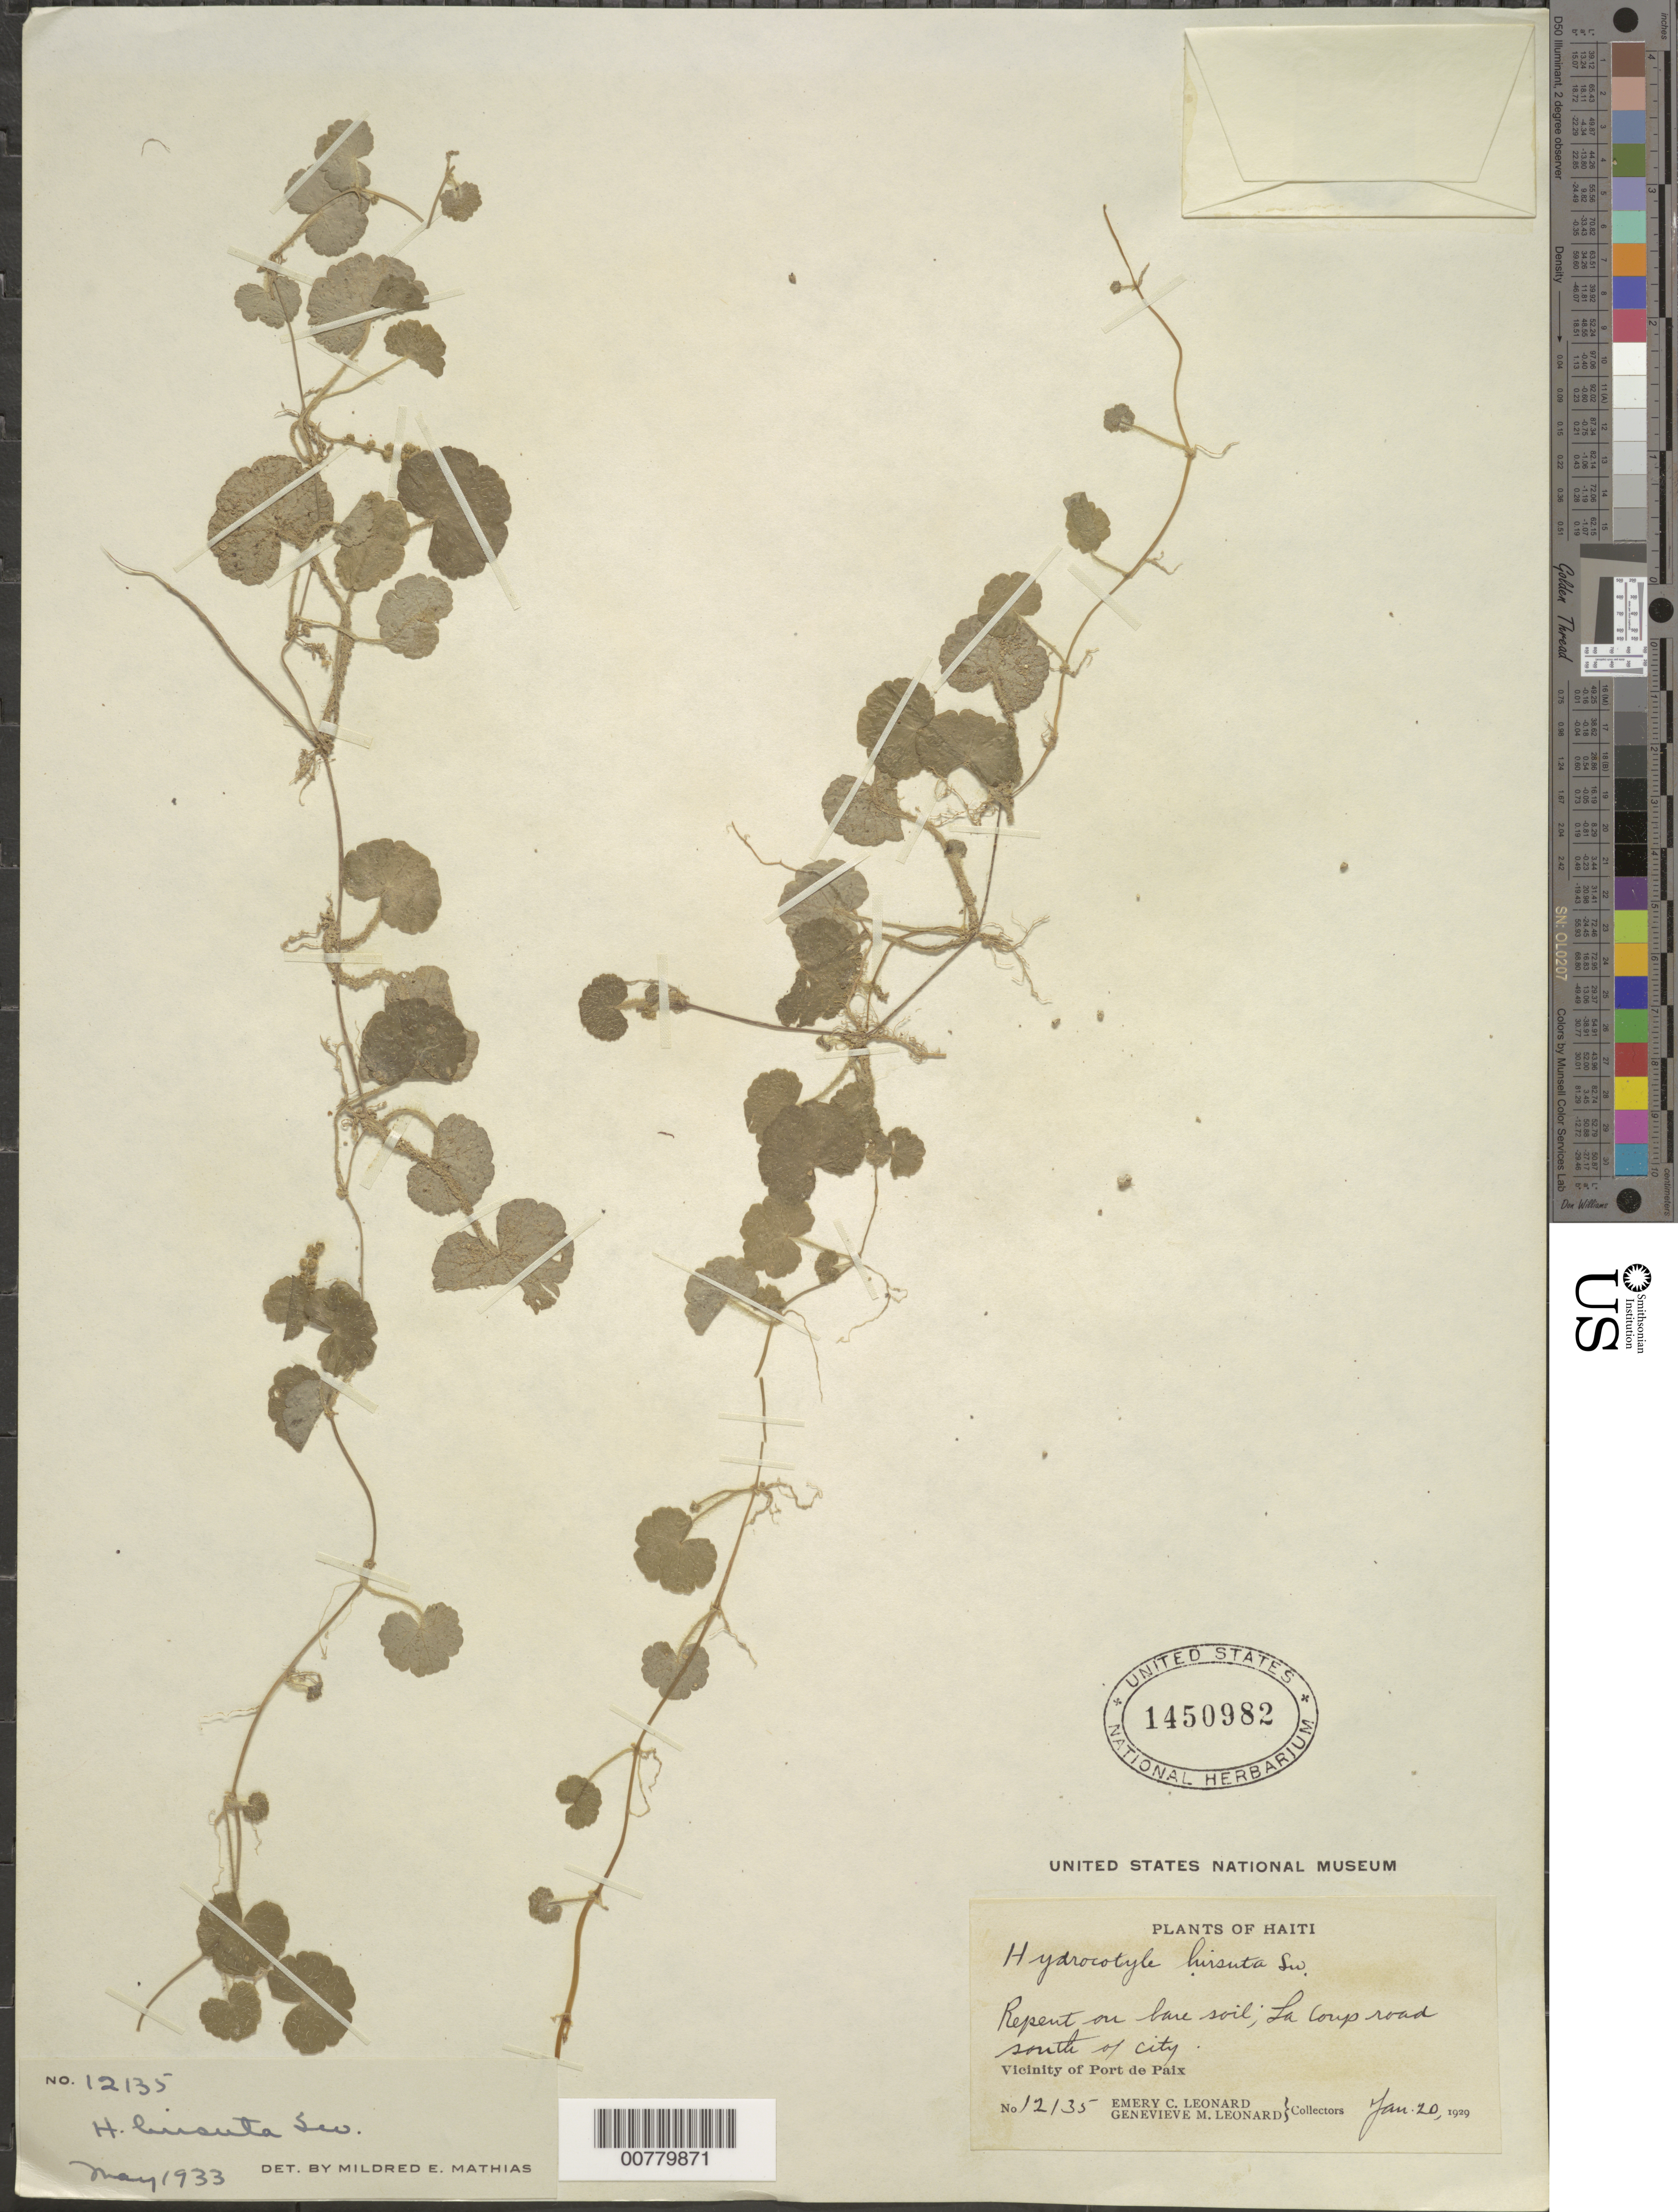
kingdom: Plantae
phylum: Tracheophyta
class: Magnoliopsida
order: Apiales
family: Araliaceae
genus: Hydrocotyle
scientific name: Hydrocotyle hirsuta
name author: Sw.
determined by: Mathias, M. E.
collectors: E. C. Leonard & G. M. Leonard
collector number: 12135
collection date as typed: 20 Jan 1929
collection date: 1929-01-20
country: Haiti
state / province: Nord-Ouest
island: Hispaniola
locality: Vicinity of Port de Paix, La Camp road south of city.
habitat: "Repent" on bare soil.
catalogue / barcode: US 1450982